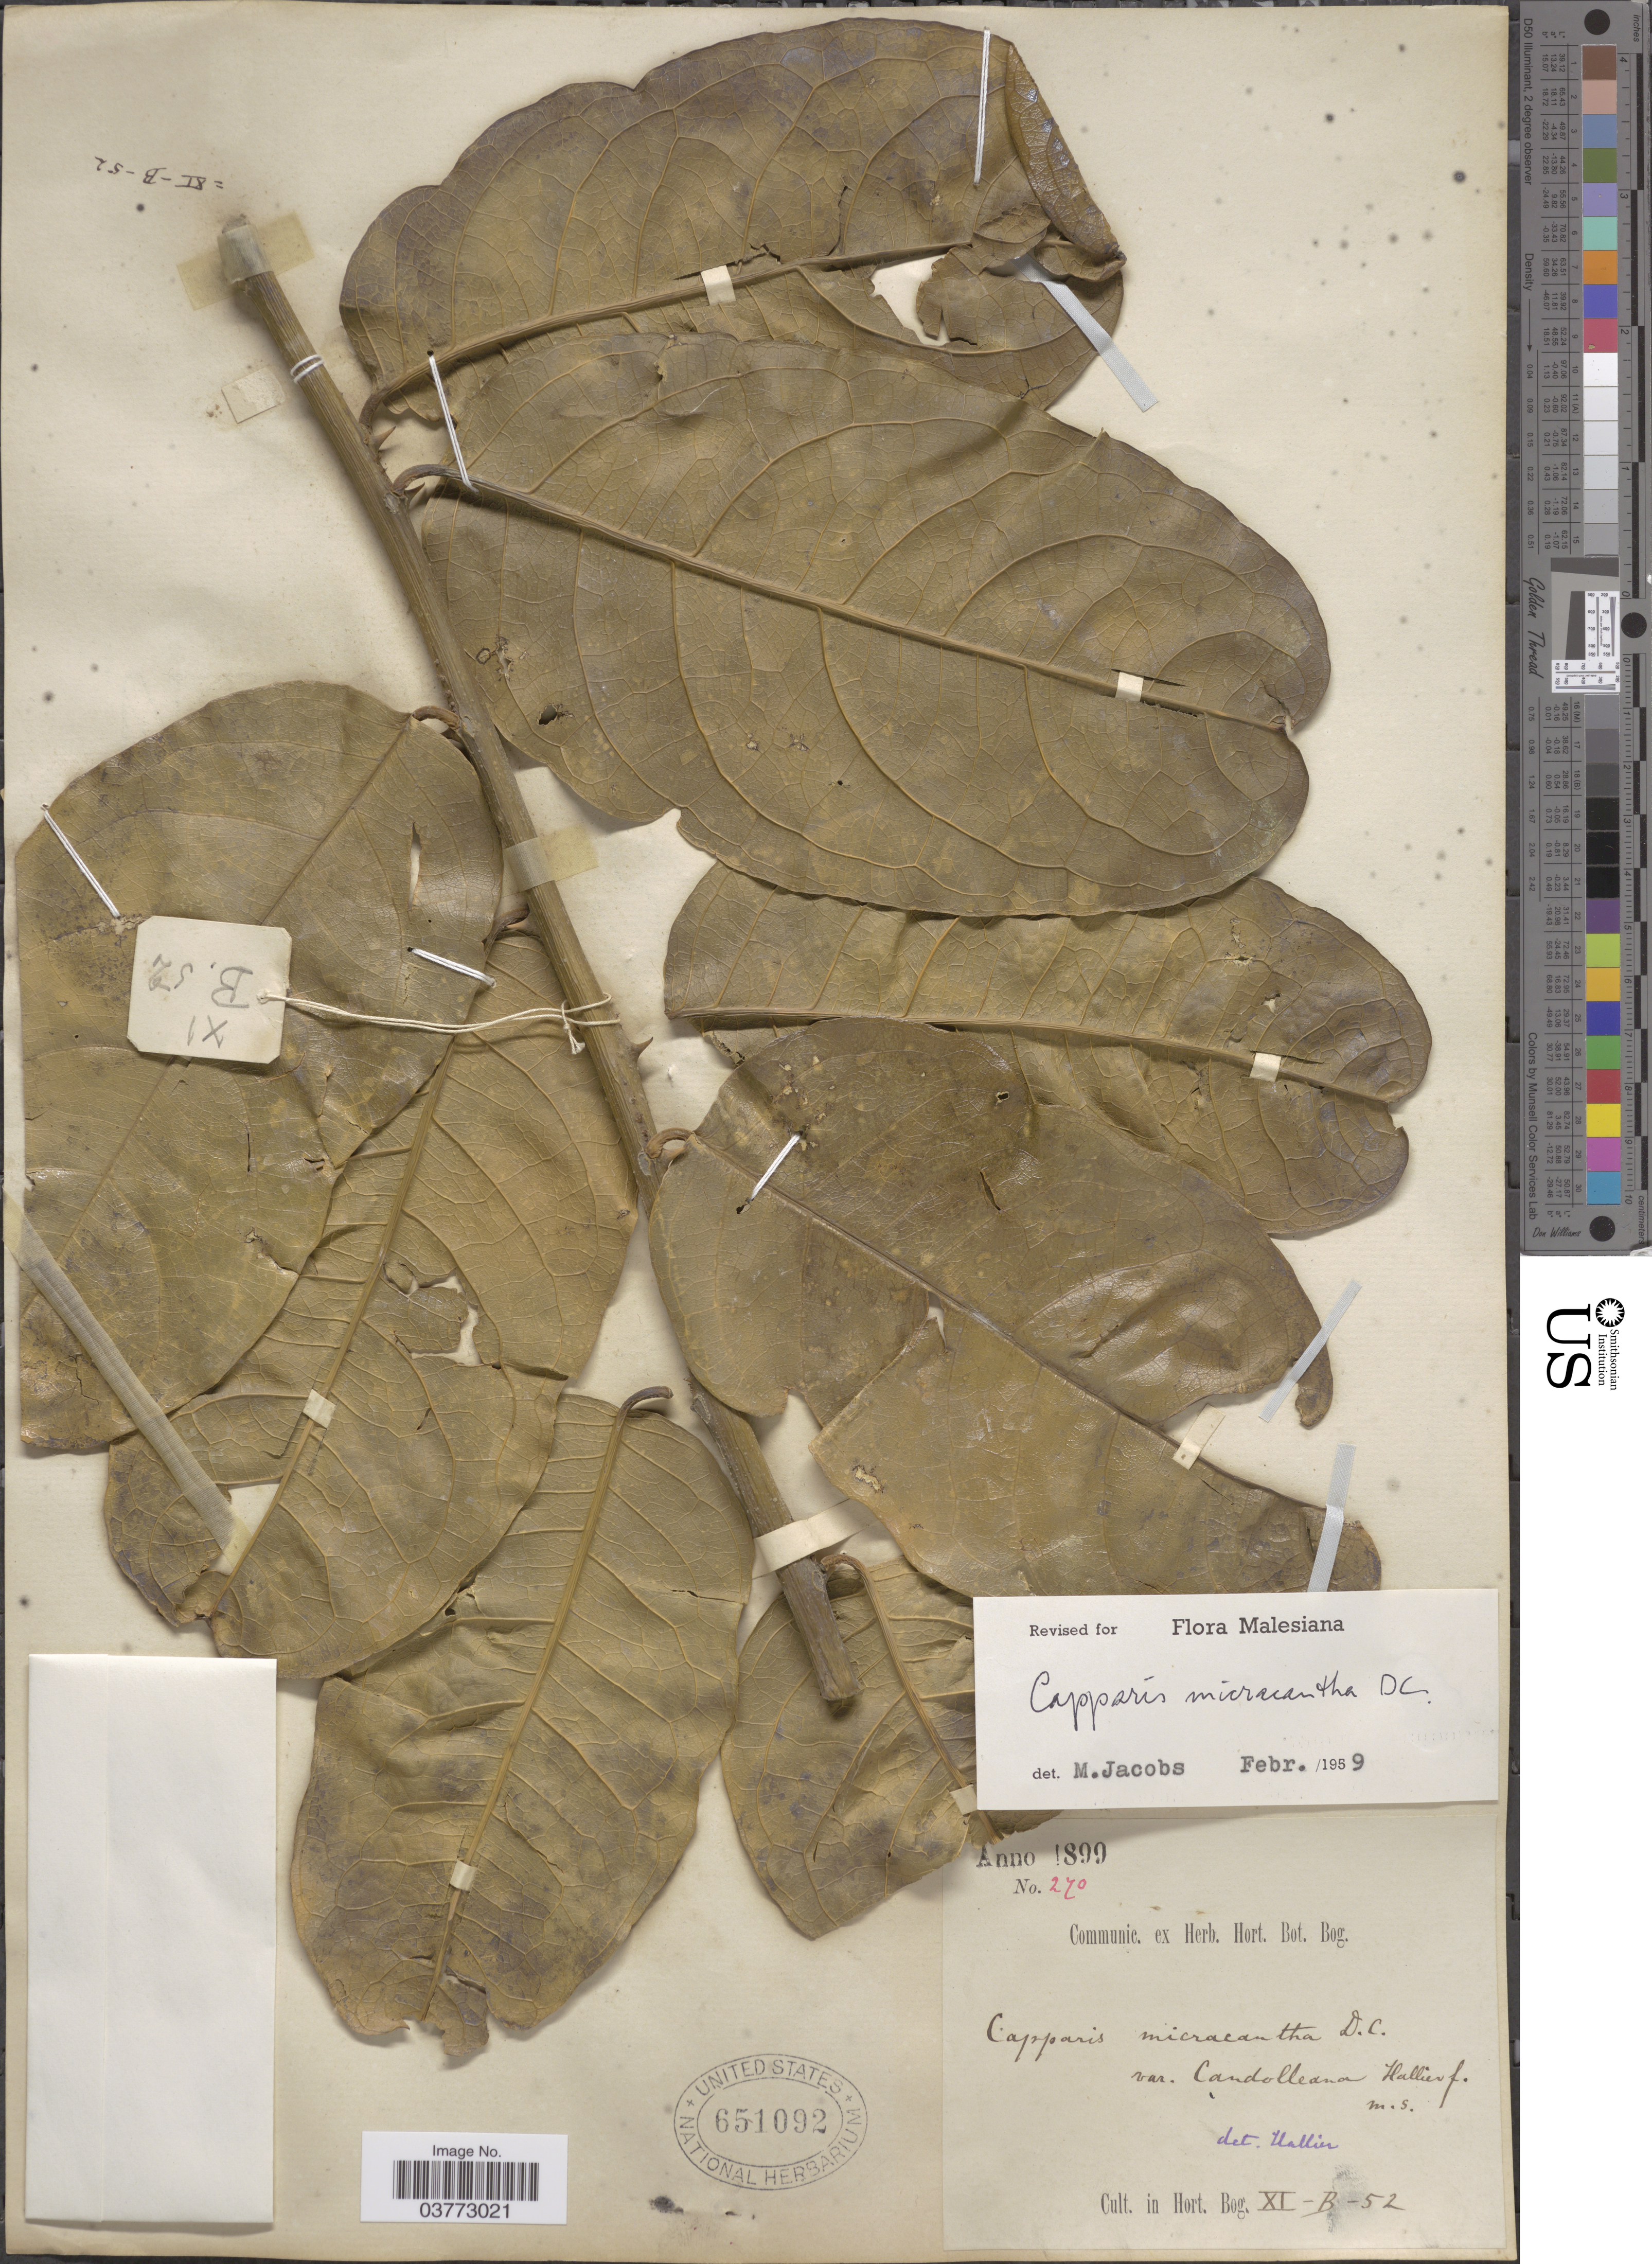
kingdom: Plantae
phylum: Tracheophyta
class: Magnoliopsida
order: Brassicales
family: Capparaceae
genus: Capparis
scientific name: Capparis micracantha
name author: DC.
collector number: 270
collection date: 1899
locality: Cult. in hort. Bog. XI-B-52 [unsure placement]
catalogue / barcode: US 651092